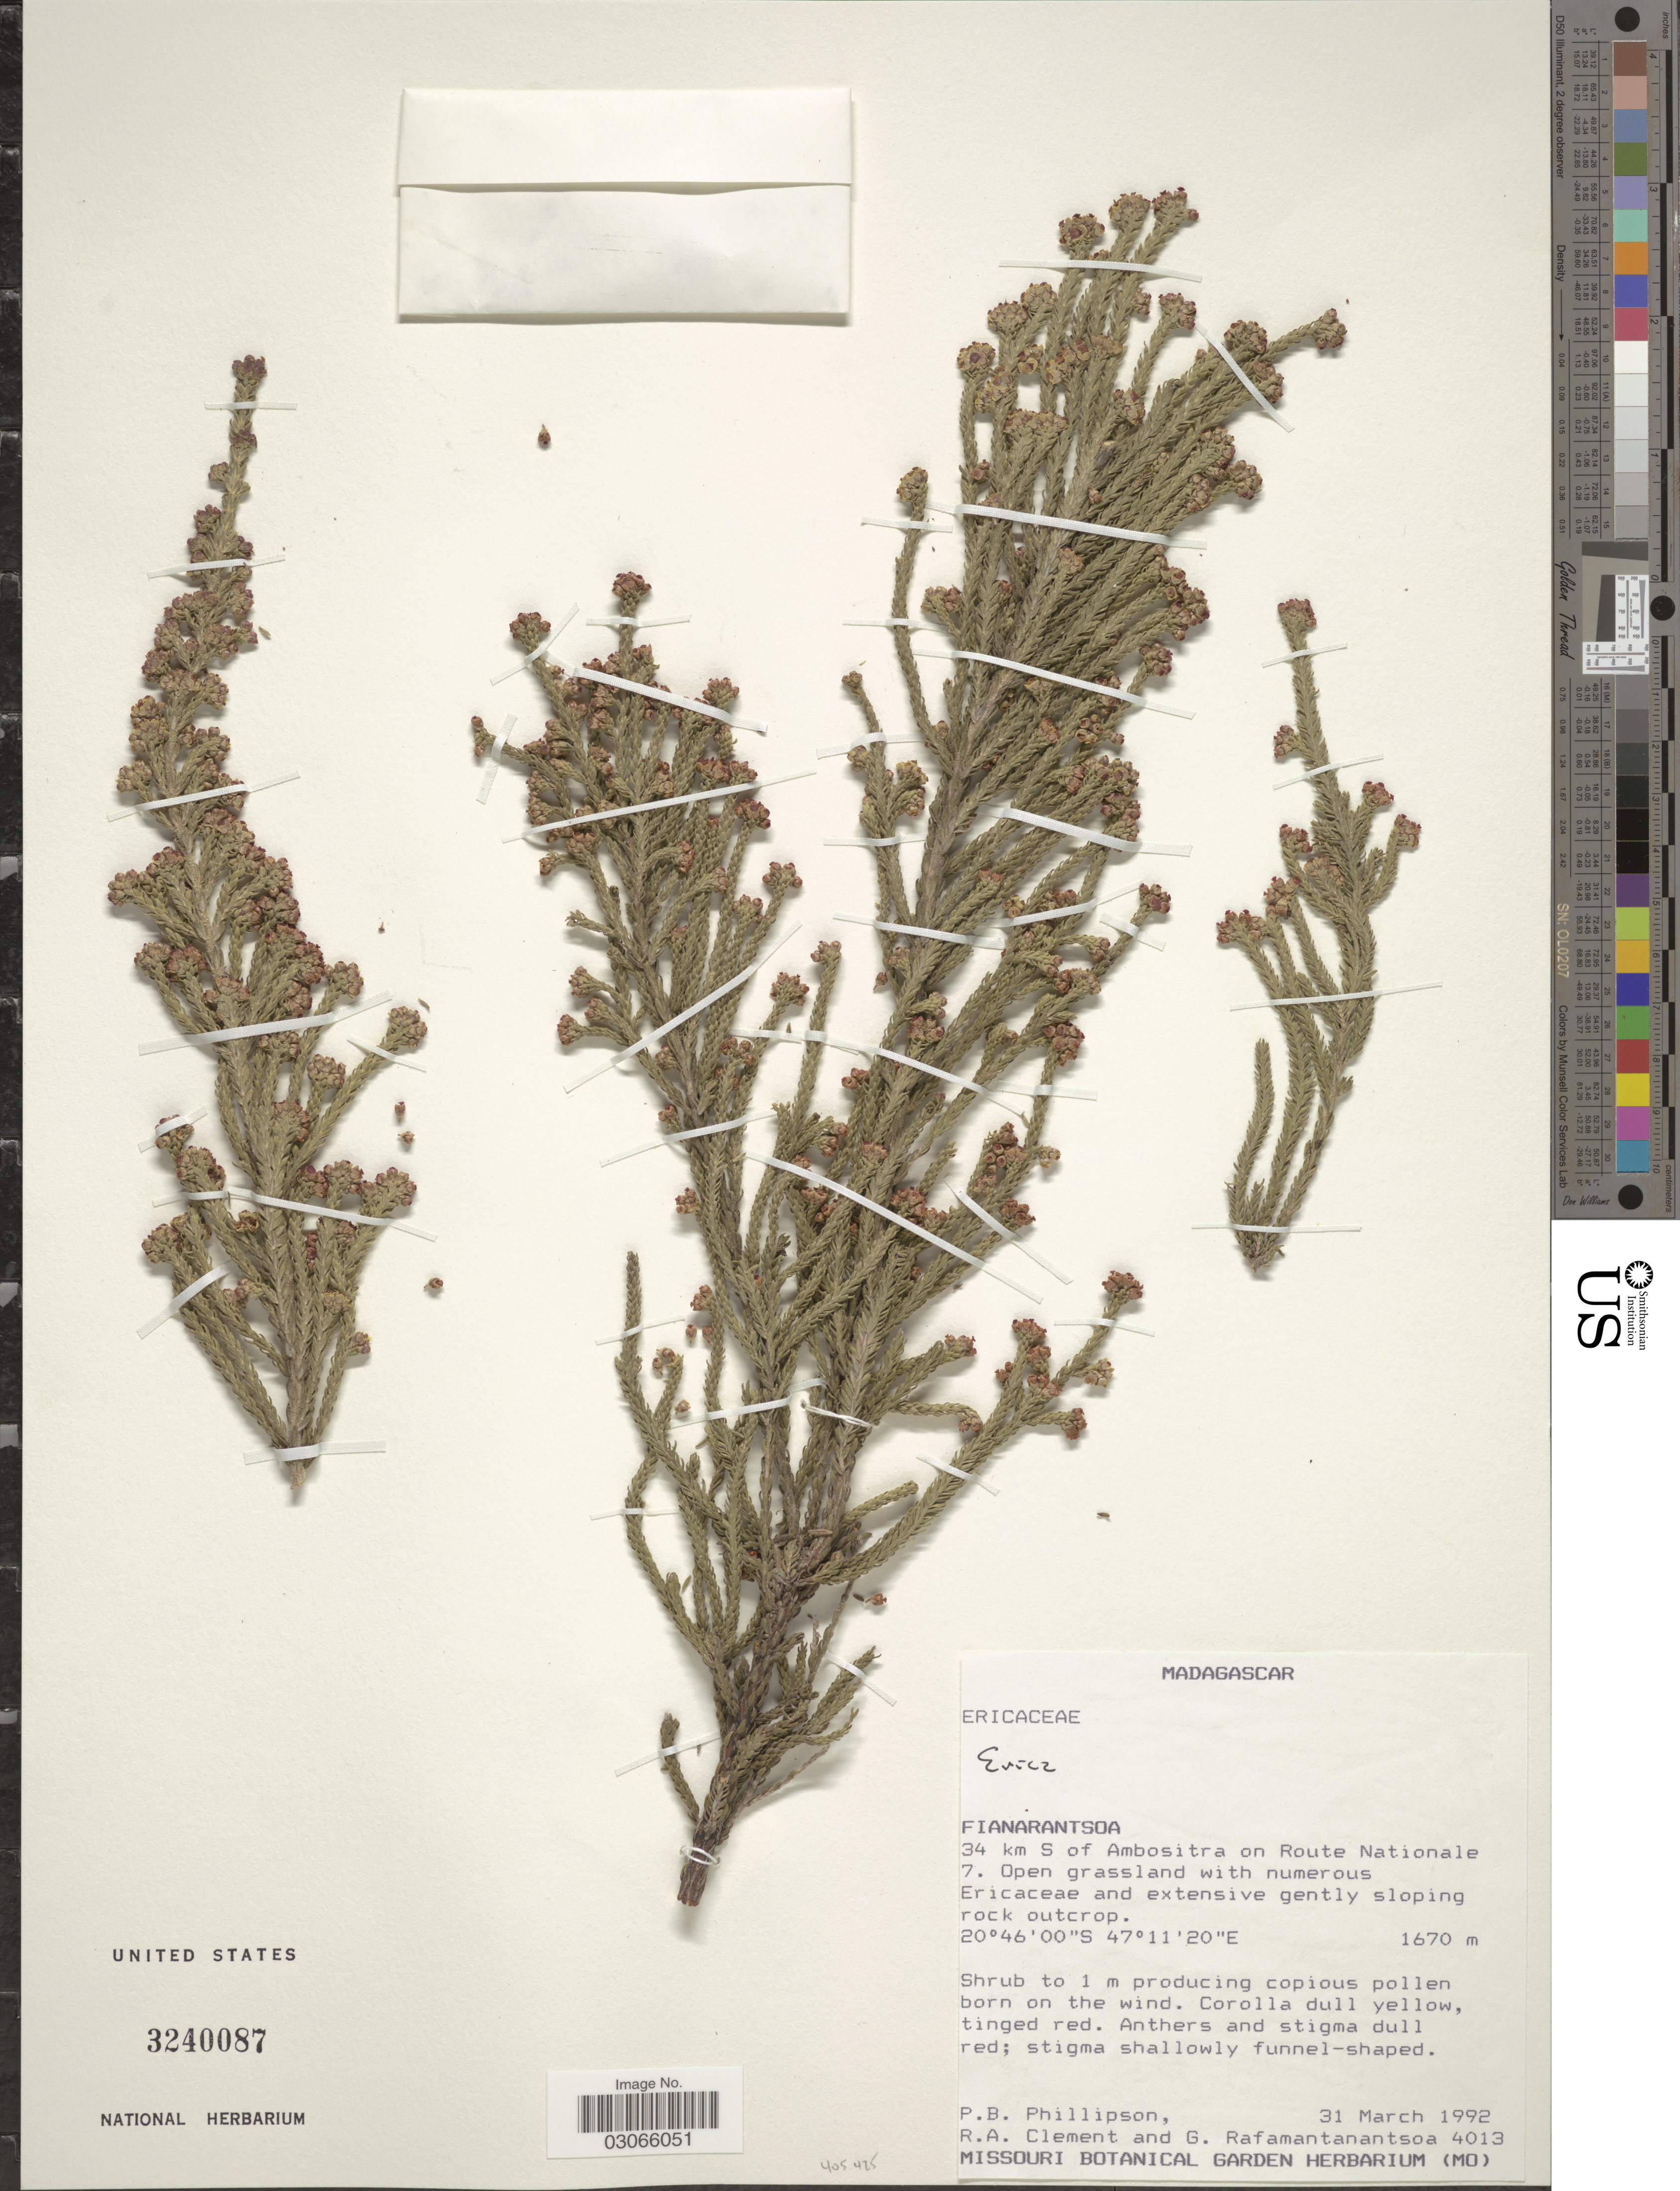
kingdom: Plantae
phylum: Tracheophyta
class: Magnoliopsida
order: Ericales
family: Ericaceae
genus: Erica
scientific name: Erica sp.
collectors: P. B. Phillipson, R. A.Clement & G. Rafamantanantsoa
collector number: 4013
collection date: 1992-03-31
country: Madagascar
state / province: Amoron'i Mania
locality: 34 km S of Ambositra on Route Nationale 7.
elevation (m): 1670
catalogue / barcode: US 3240087